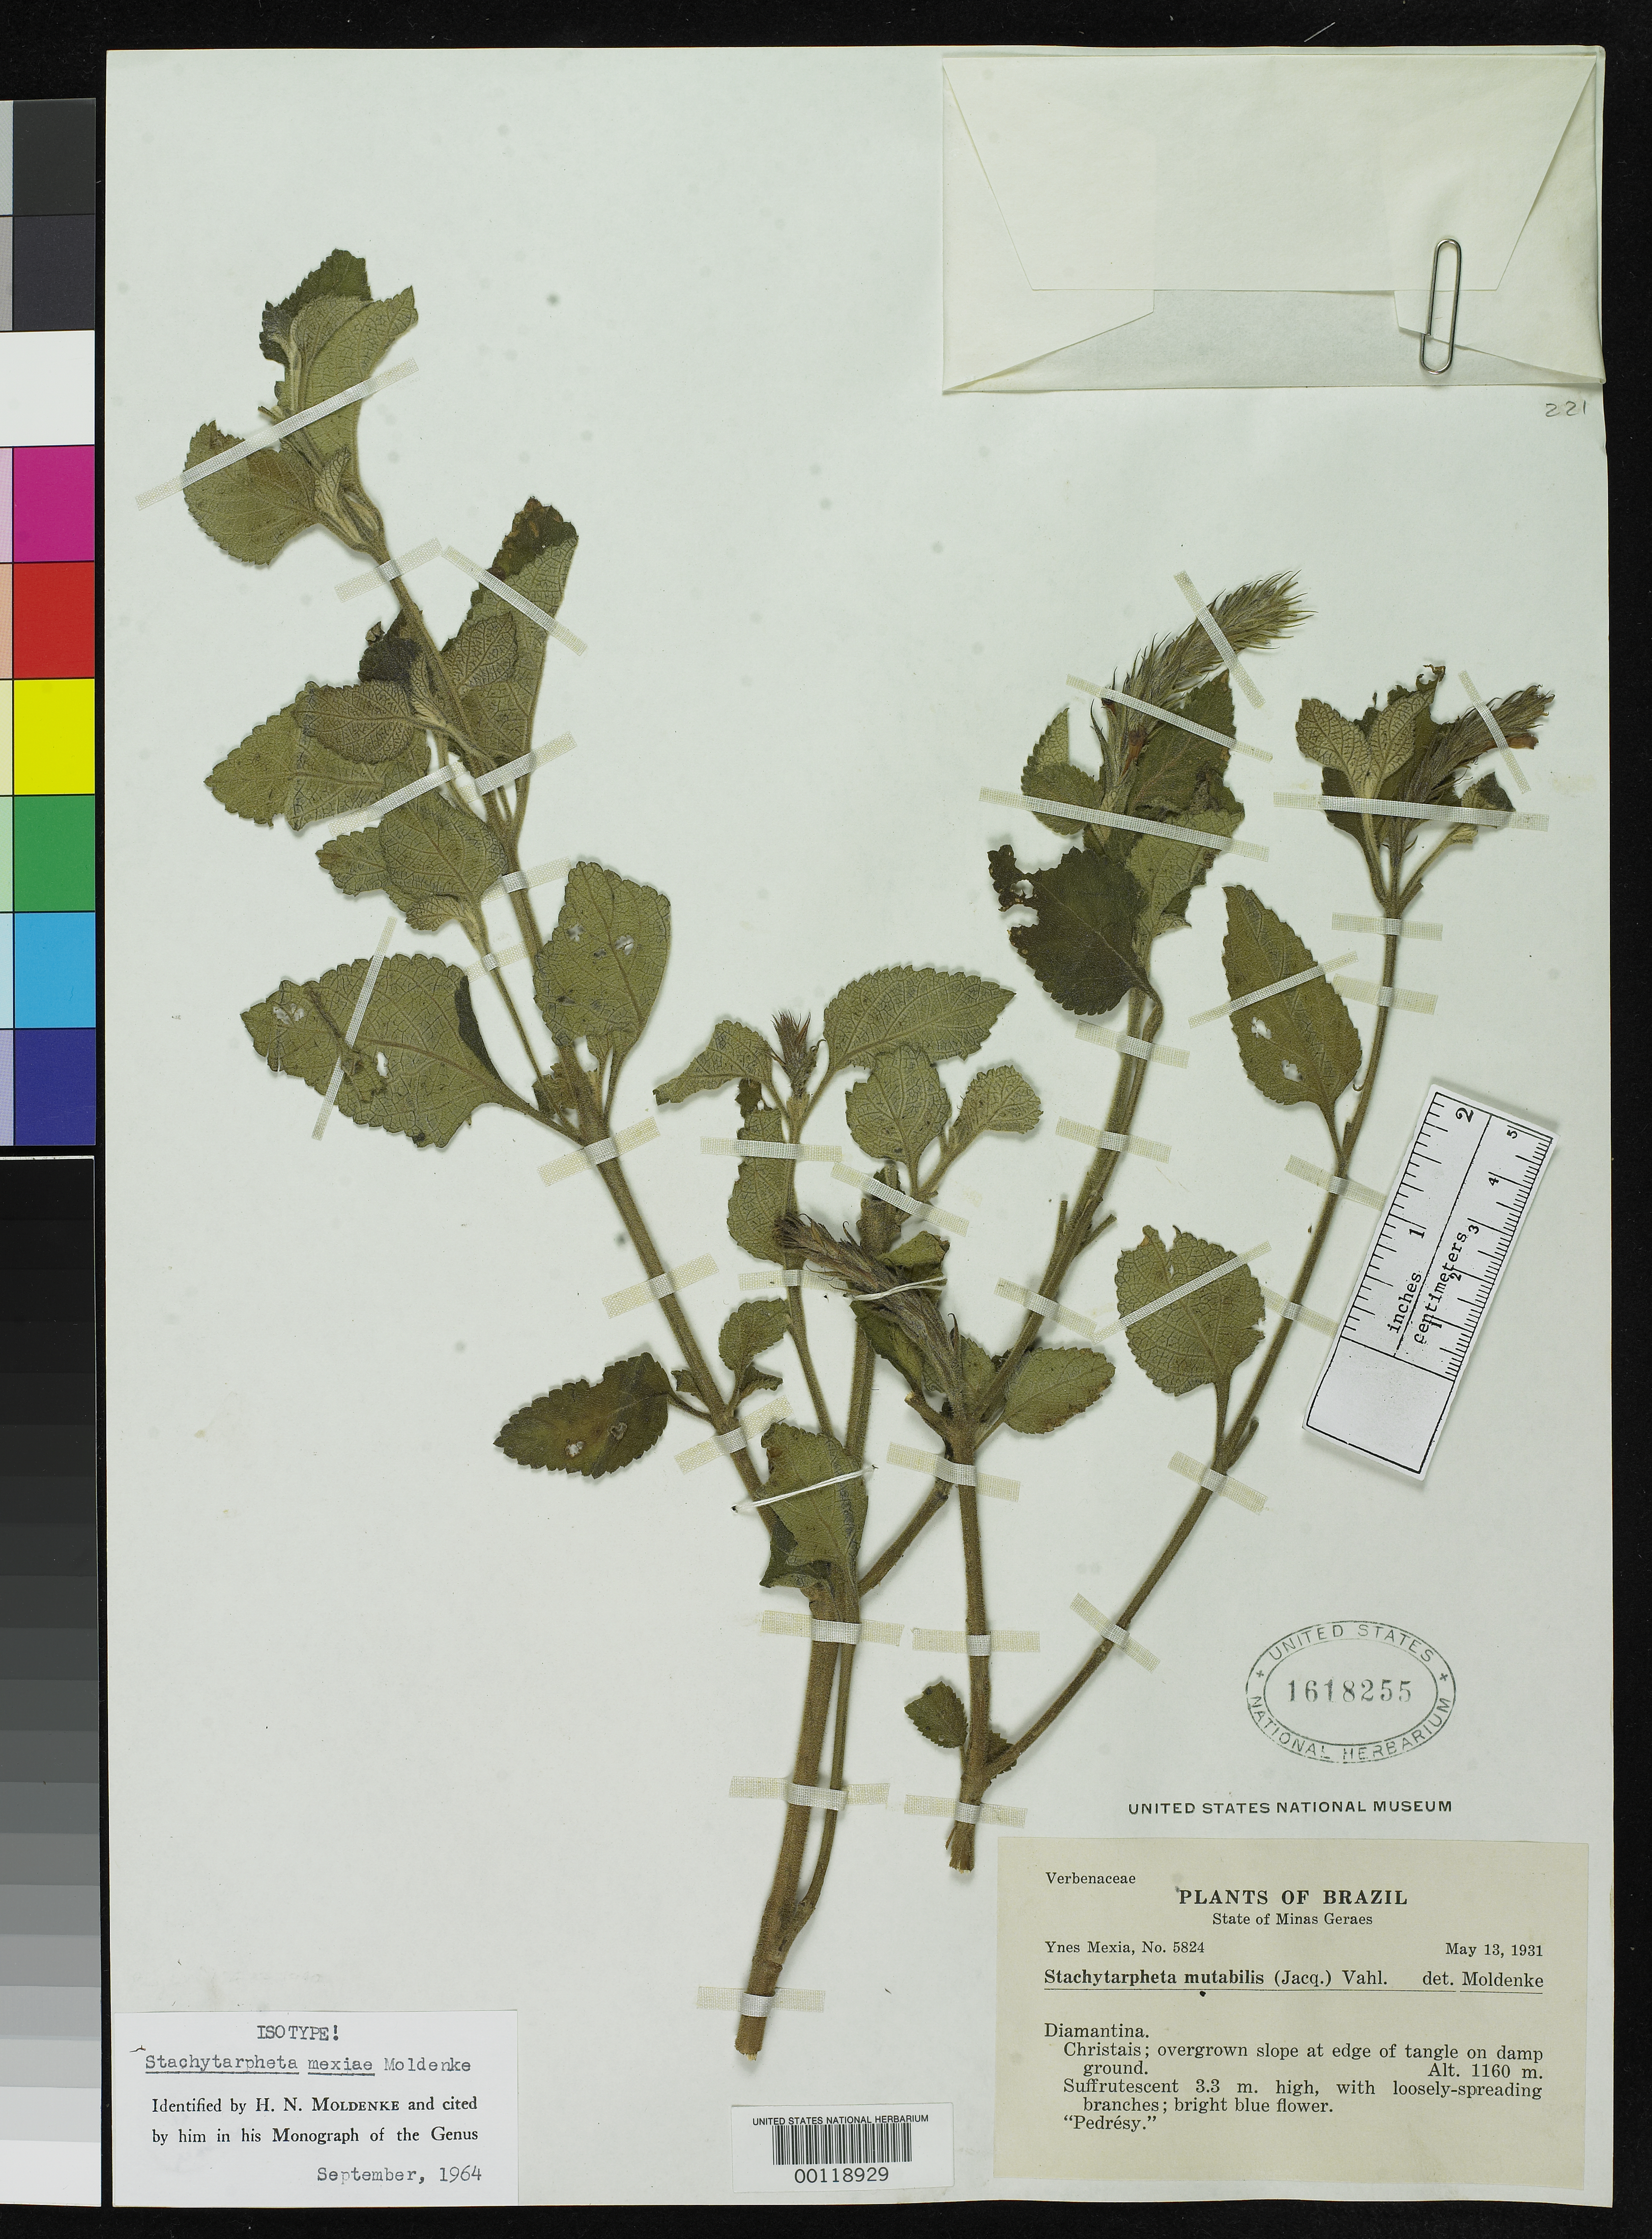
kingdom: Plantae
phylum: Tracheophyta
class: Magnoliopsida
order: Lamiales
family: Verbenaceae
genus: Stachytarpheta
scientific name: Stachytarpheta mexiae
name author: Moldenke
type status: Isotype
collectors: Y. Mexia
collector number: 5824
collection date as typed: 13 May 1931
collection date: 1931-05-13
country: Brazil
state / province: Minas Gerais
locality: Diamantina, Christais.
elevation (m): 1160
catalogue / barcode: US 1618255